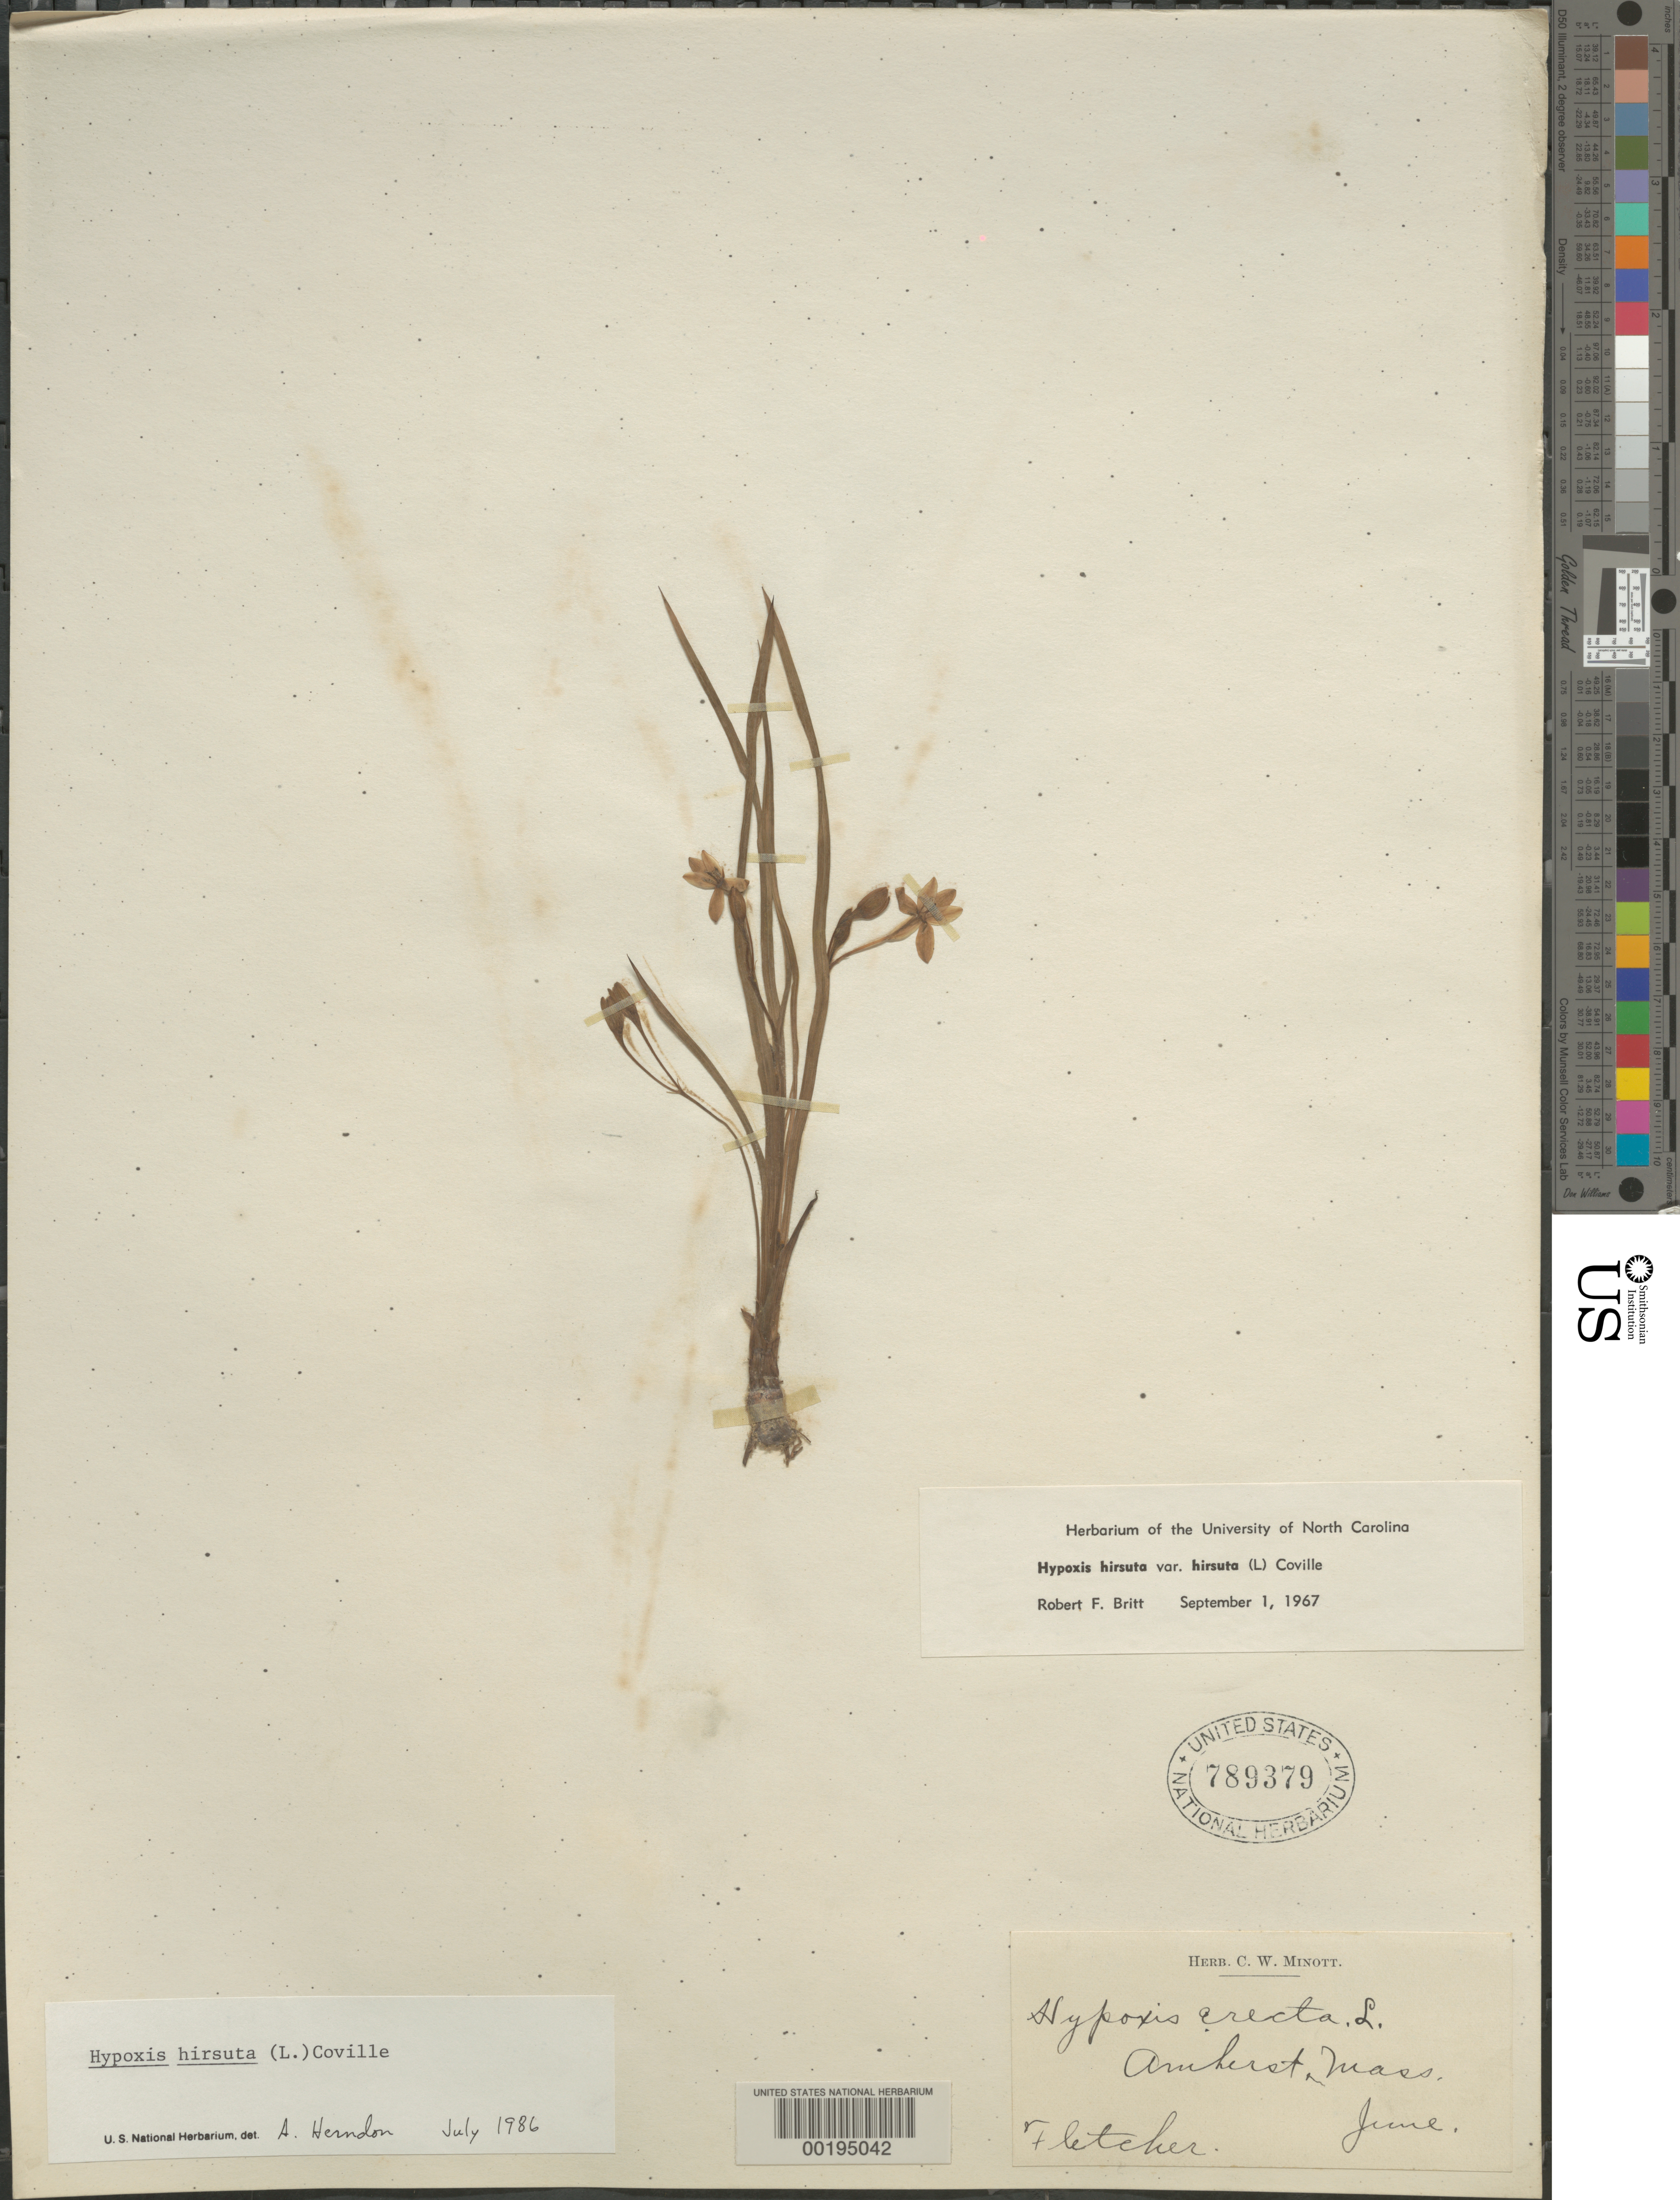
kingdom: Plantae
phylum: Tracheophyta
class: Liliopsida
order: Asparagales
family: Hypoxidaceae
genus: Hypoxis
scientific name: Hypoxis hirsuta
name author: (L.) Coville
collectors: -. Fletcher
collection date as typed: Jun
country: United States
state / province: Massachusetts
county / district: Hampshire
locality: Amherst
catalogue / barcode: US 789379